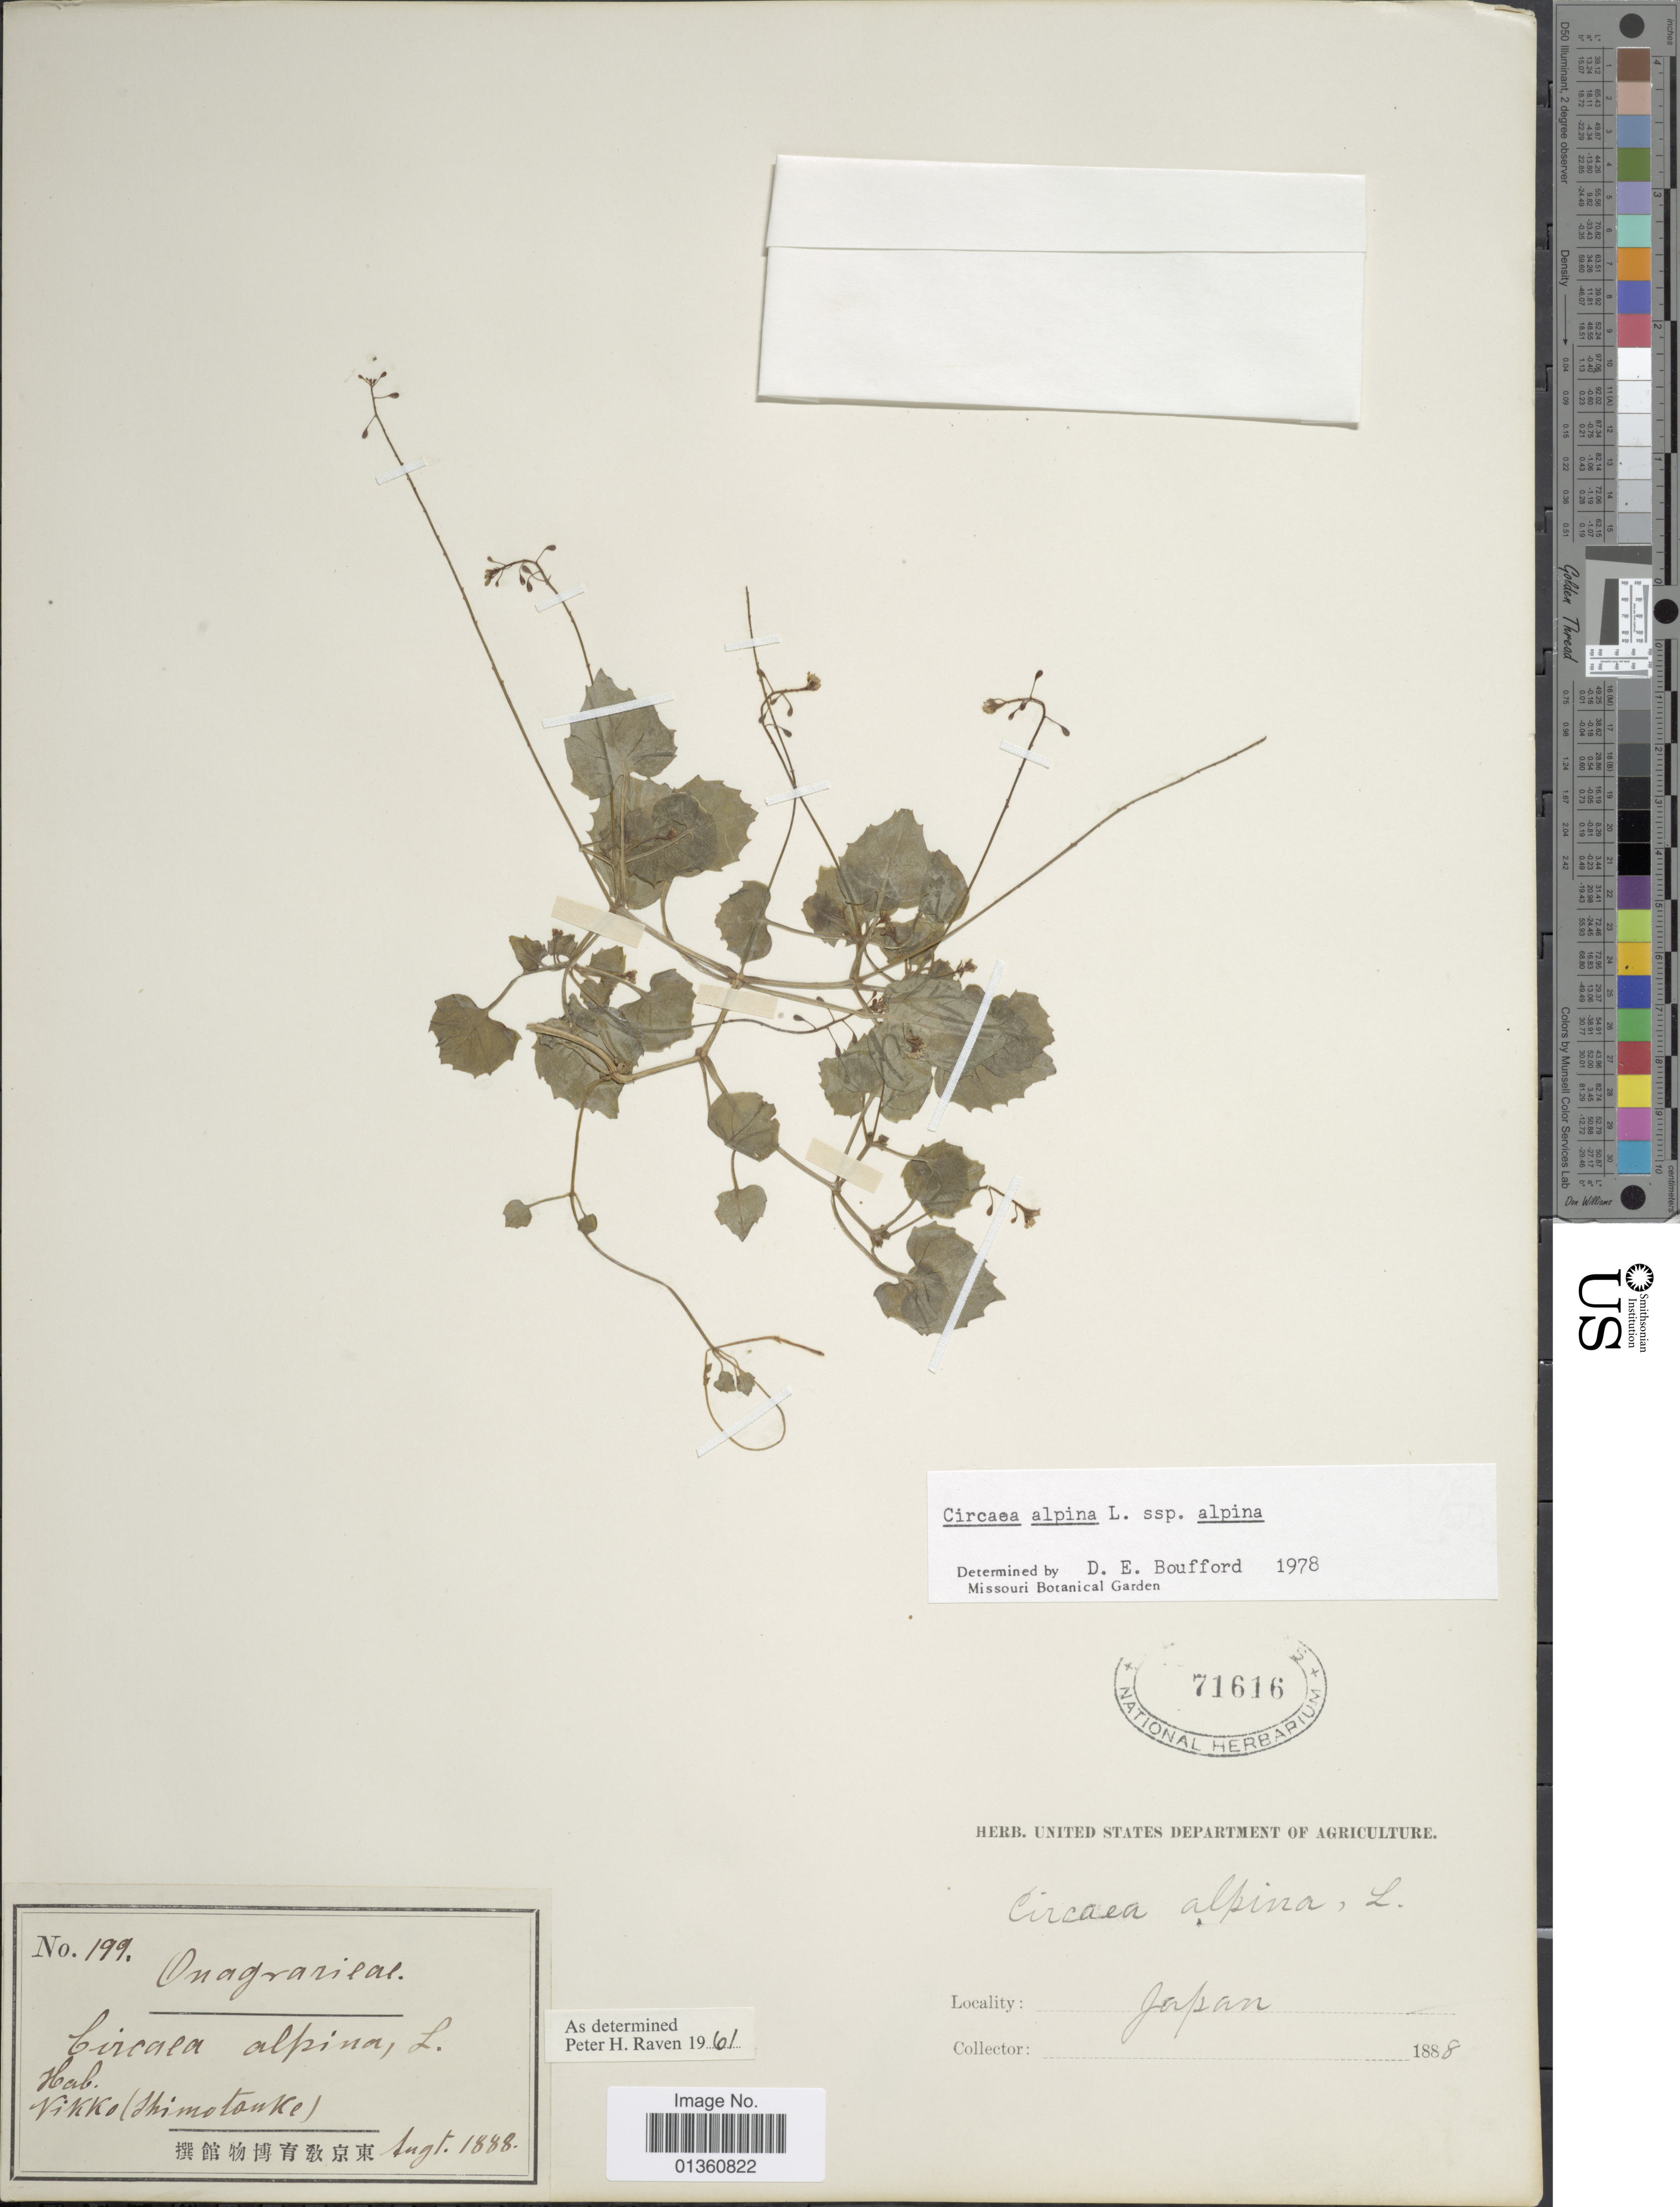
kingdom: Plantae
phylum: Tracheophyta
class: Magnoliopsida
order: Myrtales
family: Onagraceae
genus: Circaea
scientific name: Circaea alpina subsp. alpina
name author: L.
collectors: United States Department of Agriculture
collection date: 1888-08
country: Japan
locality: Vikko (Shimotanke)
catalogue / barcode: US 71616